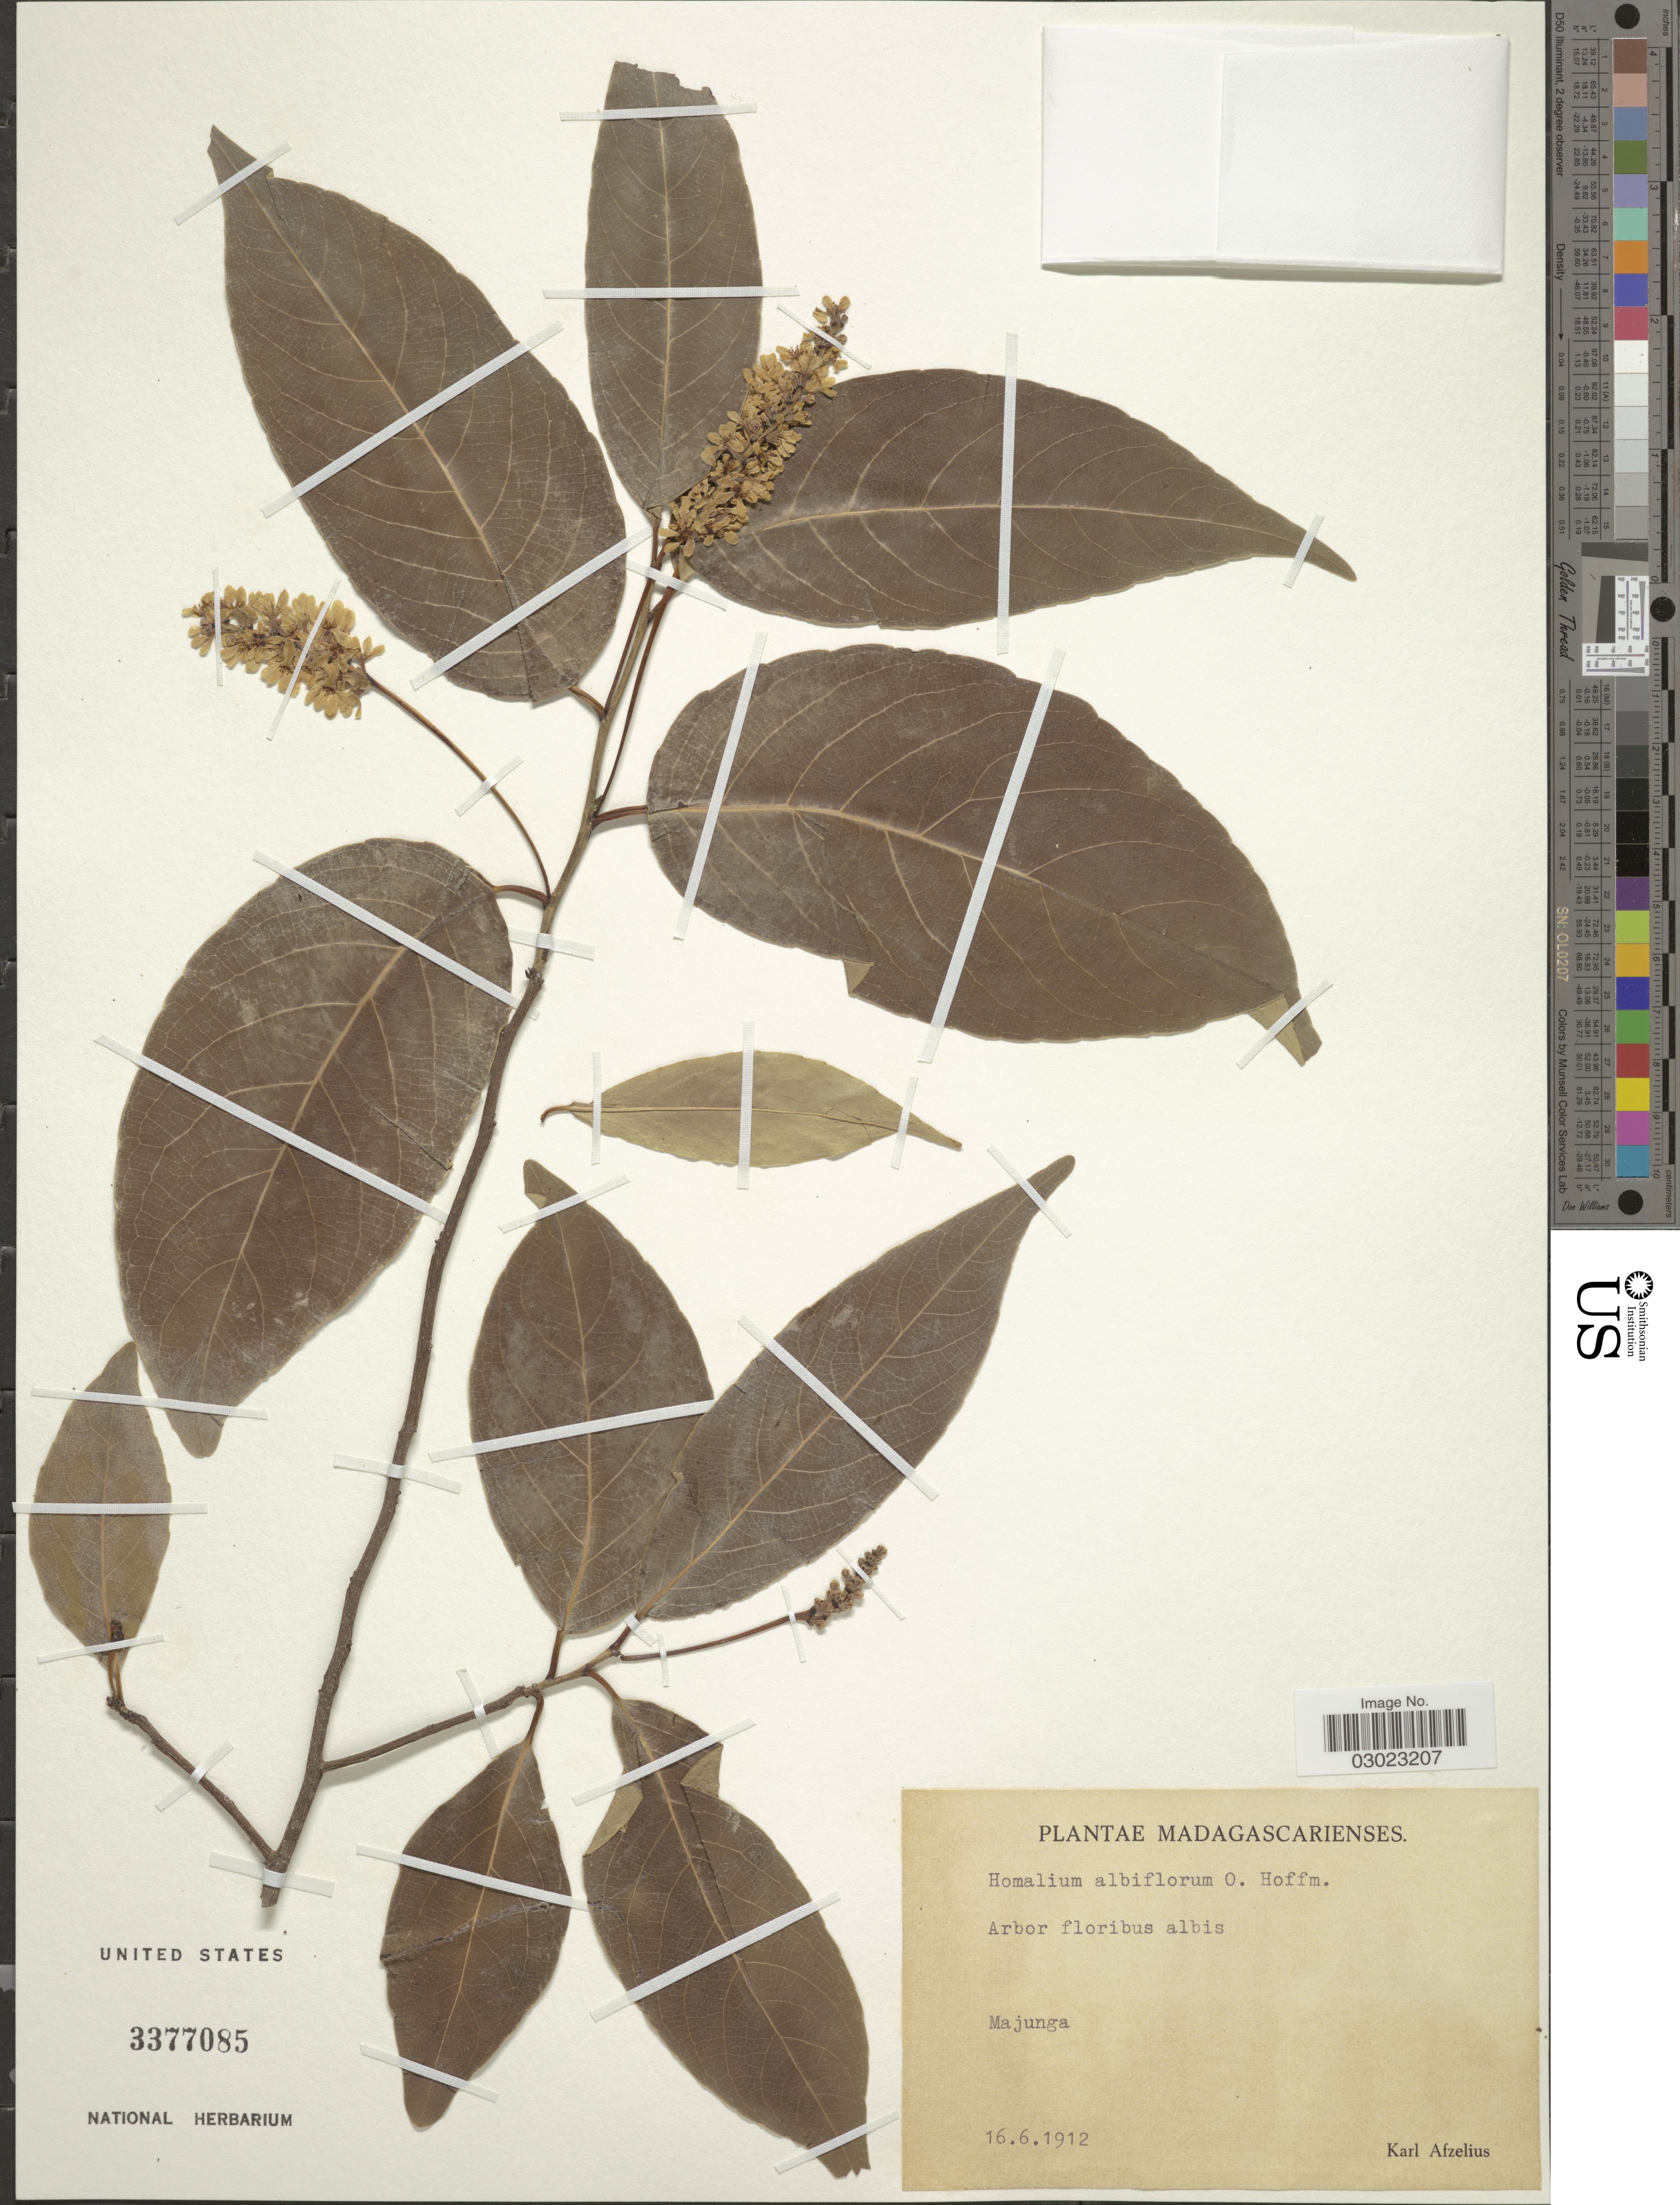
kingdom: Plantae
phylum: Tracheophyta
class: Magnoliopsida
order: Malpighiales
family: Salicaceae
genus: Homalium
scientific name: Homalium albiflorum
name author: (Boivin ex Tul.) O. Hoffm.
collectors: K. R. Afzelius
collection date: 1912-06-16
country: Madagascar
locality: Madagascarienses. Majunga.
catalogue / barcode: US 3377085